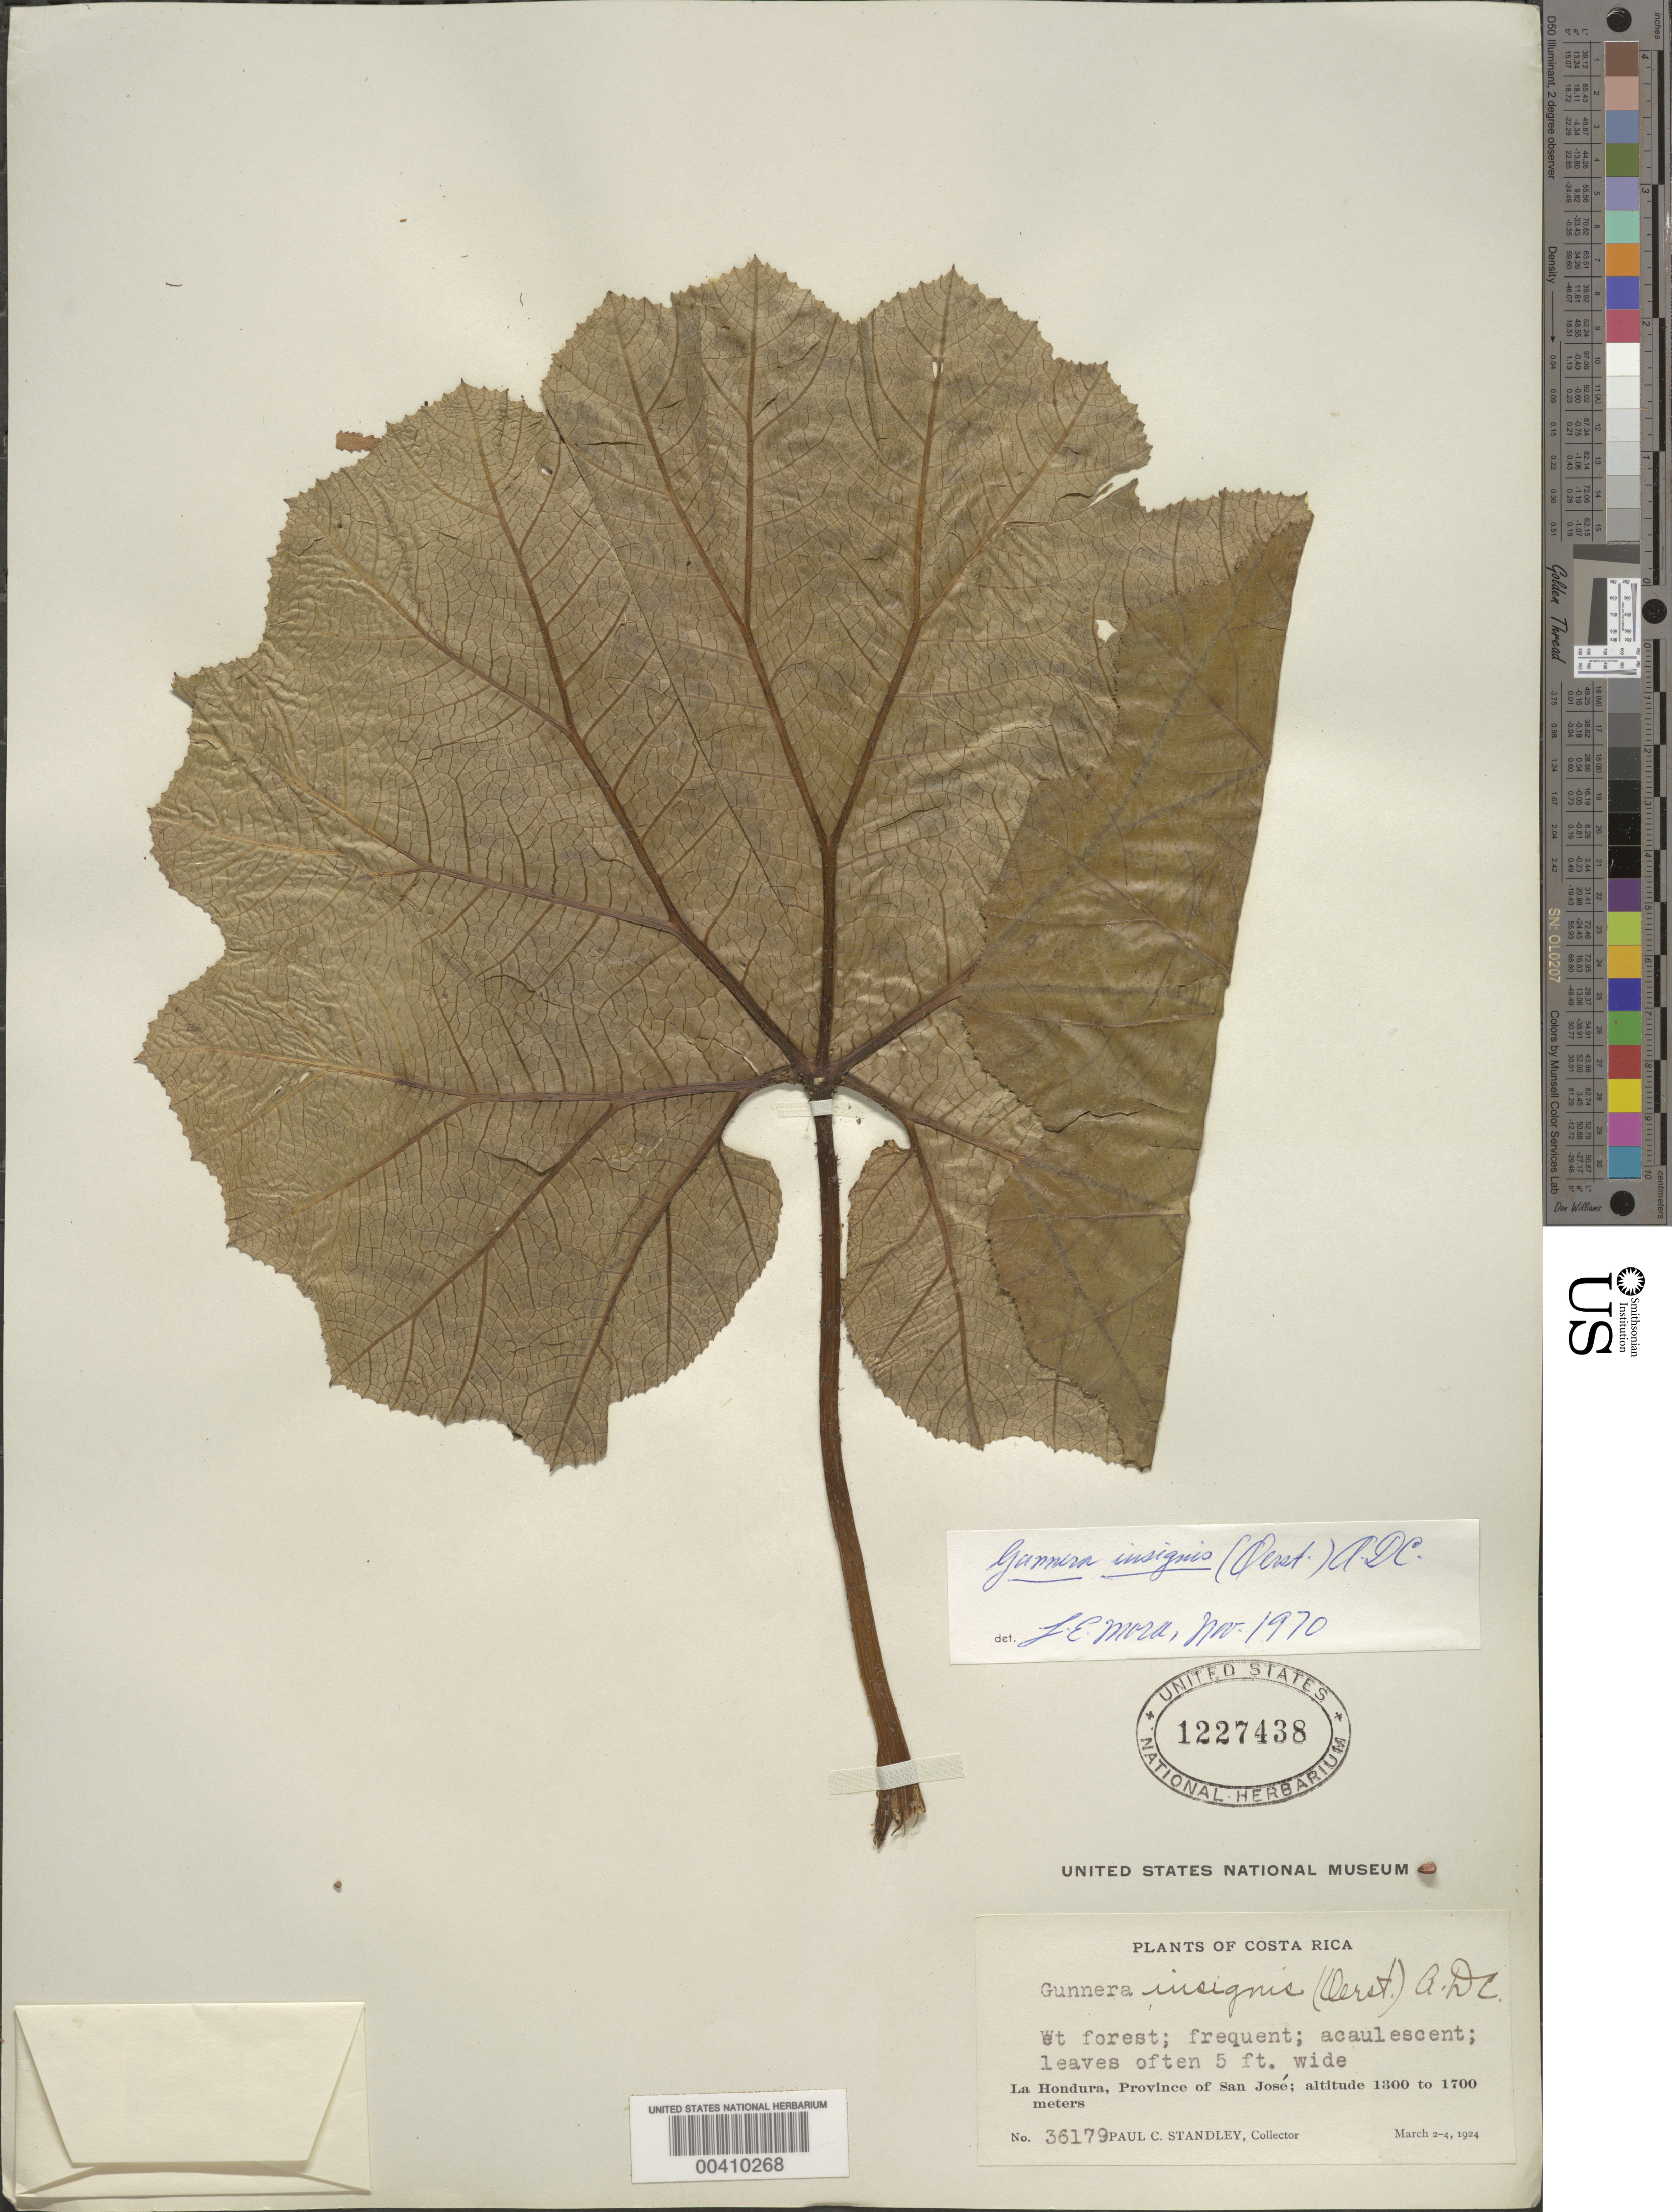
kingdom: Plantae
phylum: Tracheophyta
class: Magnoliopsida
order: Gunnerales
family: Gunneraceae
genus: Gunnera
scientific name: Gunnera insignis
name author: (Oerst.) A. DC.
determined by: Mora-Osejo, L. E.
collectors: P. C. Standley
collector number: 36179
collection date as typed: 02 Mar 1924 to 04 Mar 1924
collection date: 1924-03-02/1924-03-04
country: Costa Rica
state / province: San José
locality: La Hondura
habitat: Wet forest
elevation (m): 1300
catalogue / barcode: US 1227438